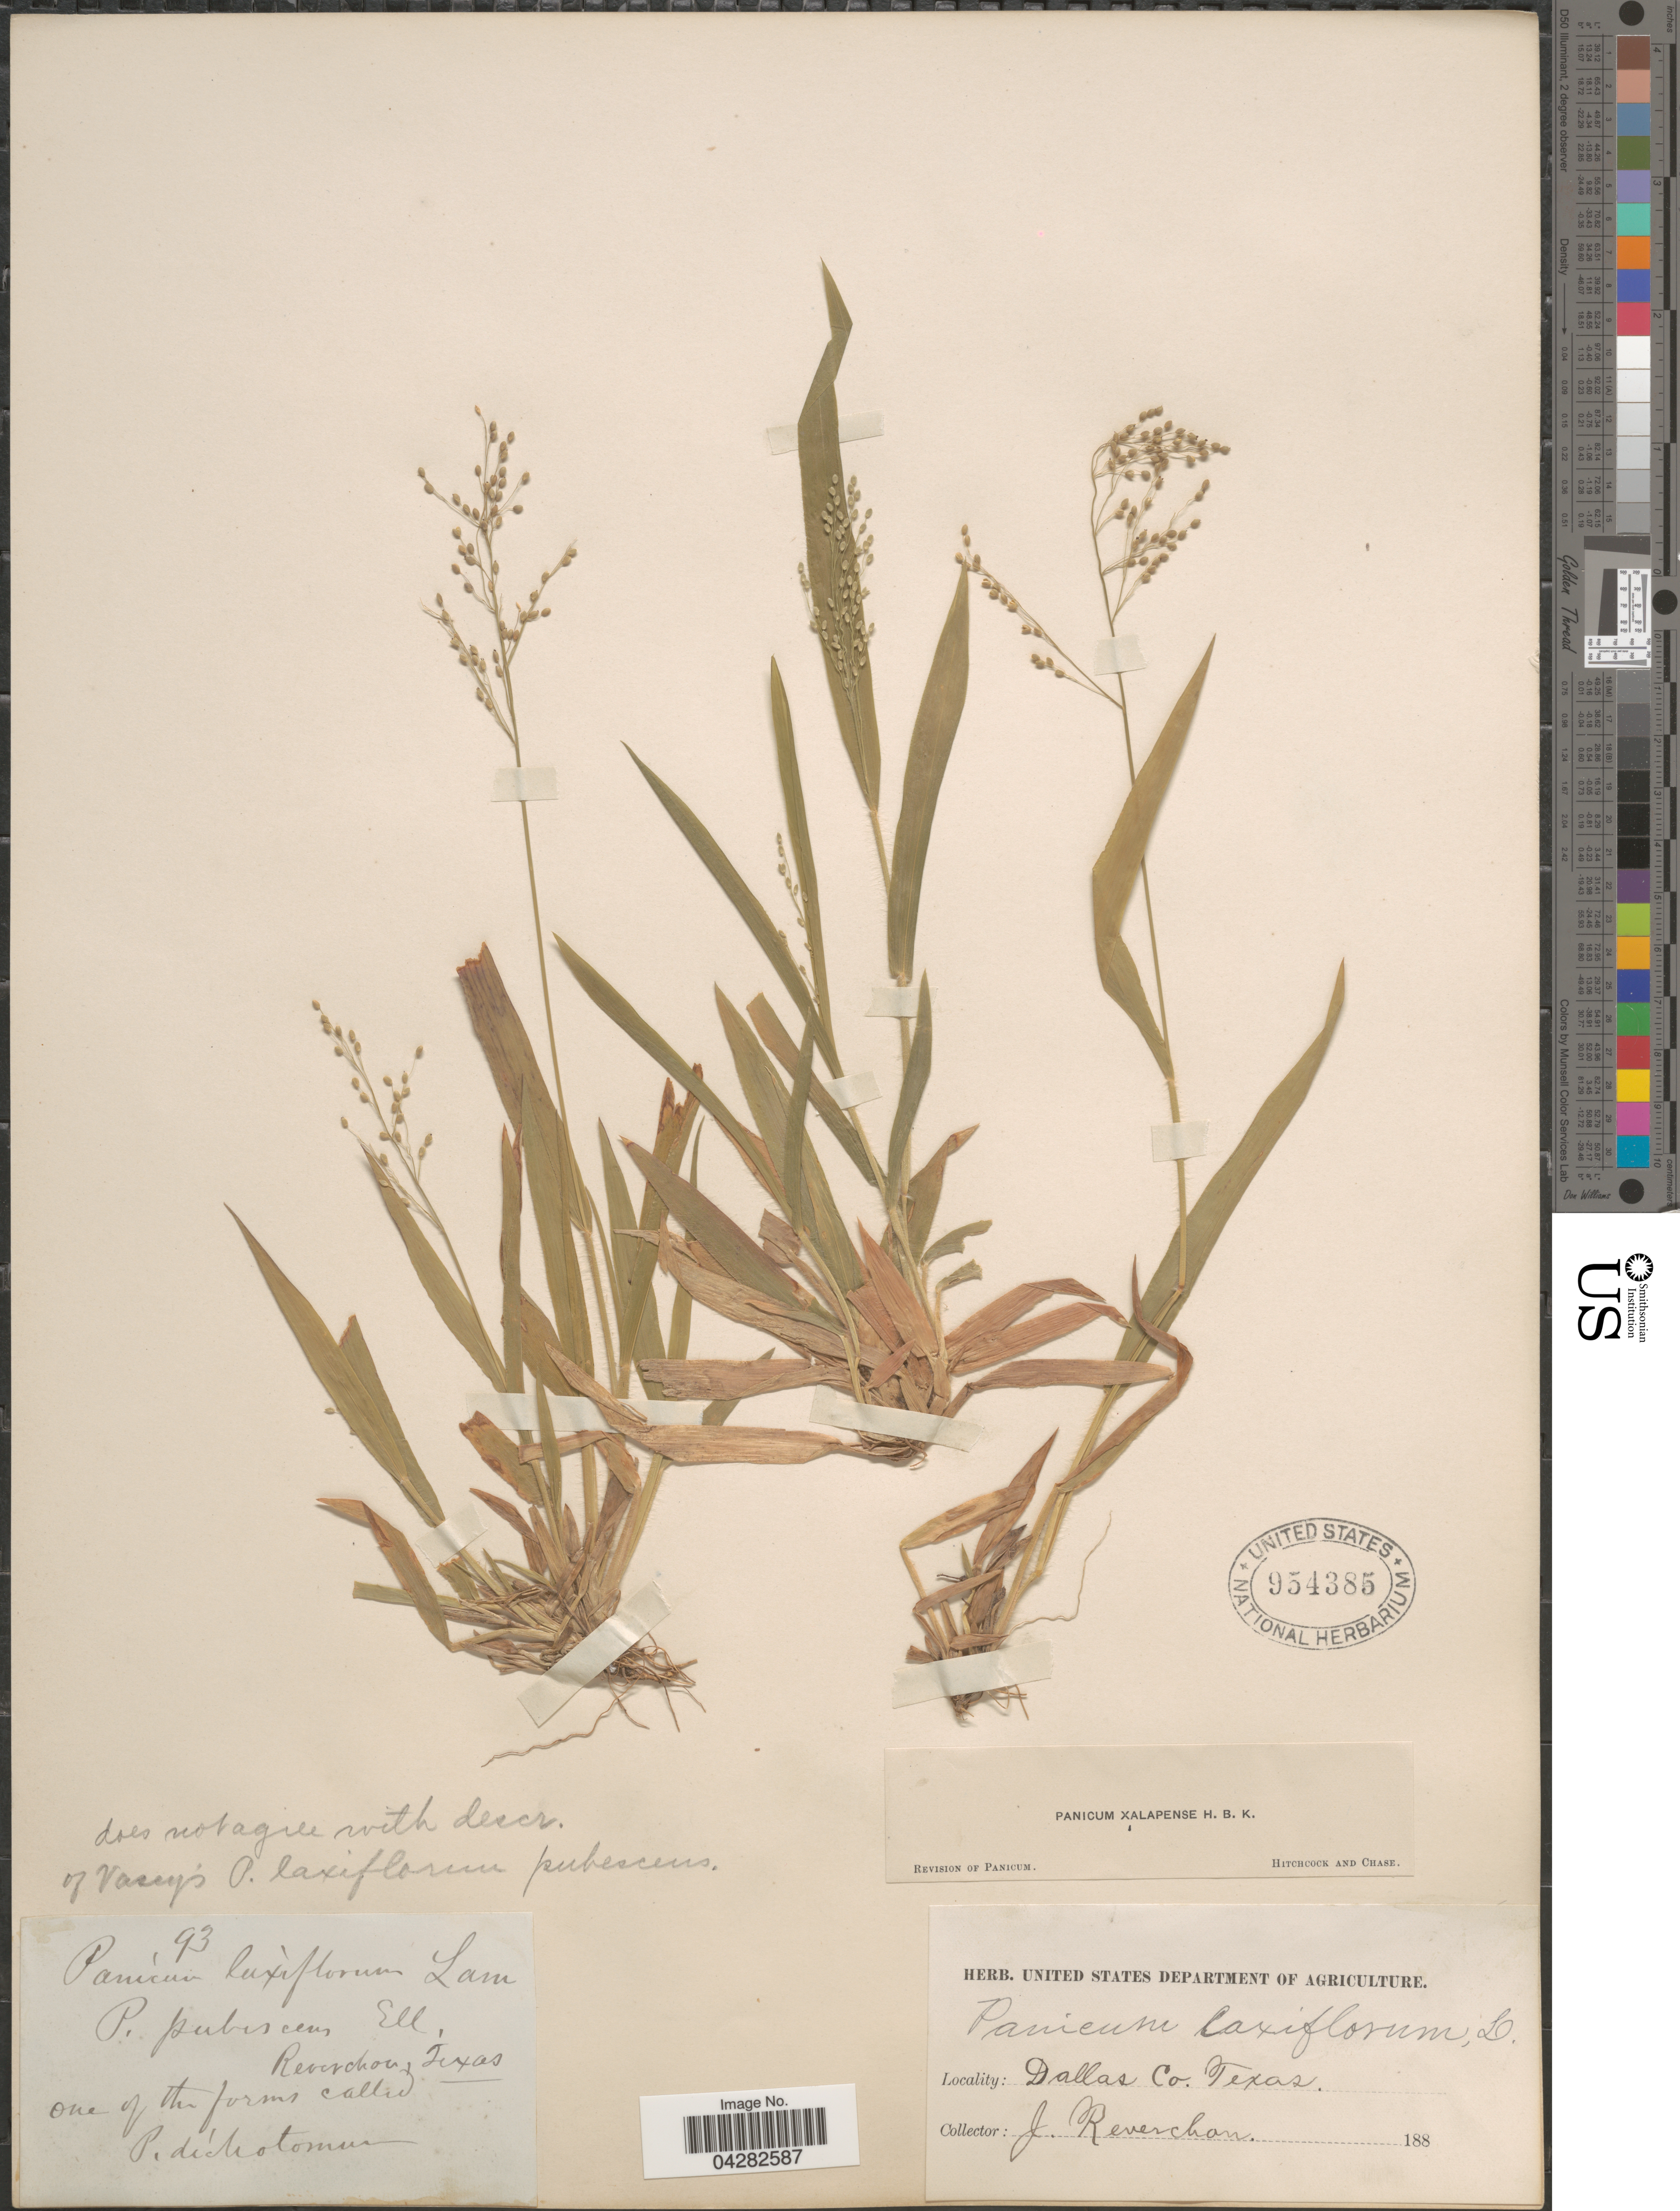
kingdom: Plantae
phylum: Tracheophyta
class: Liliopsida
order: Poales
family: Poaceae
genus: Dichanthelium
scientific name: Dichanthelium laxiflorum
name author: (Lam.) Gould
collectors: J. Reverchon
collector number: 93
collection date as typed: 188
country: United States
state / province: Texas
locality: Dallas Co.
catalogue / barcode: US 954385